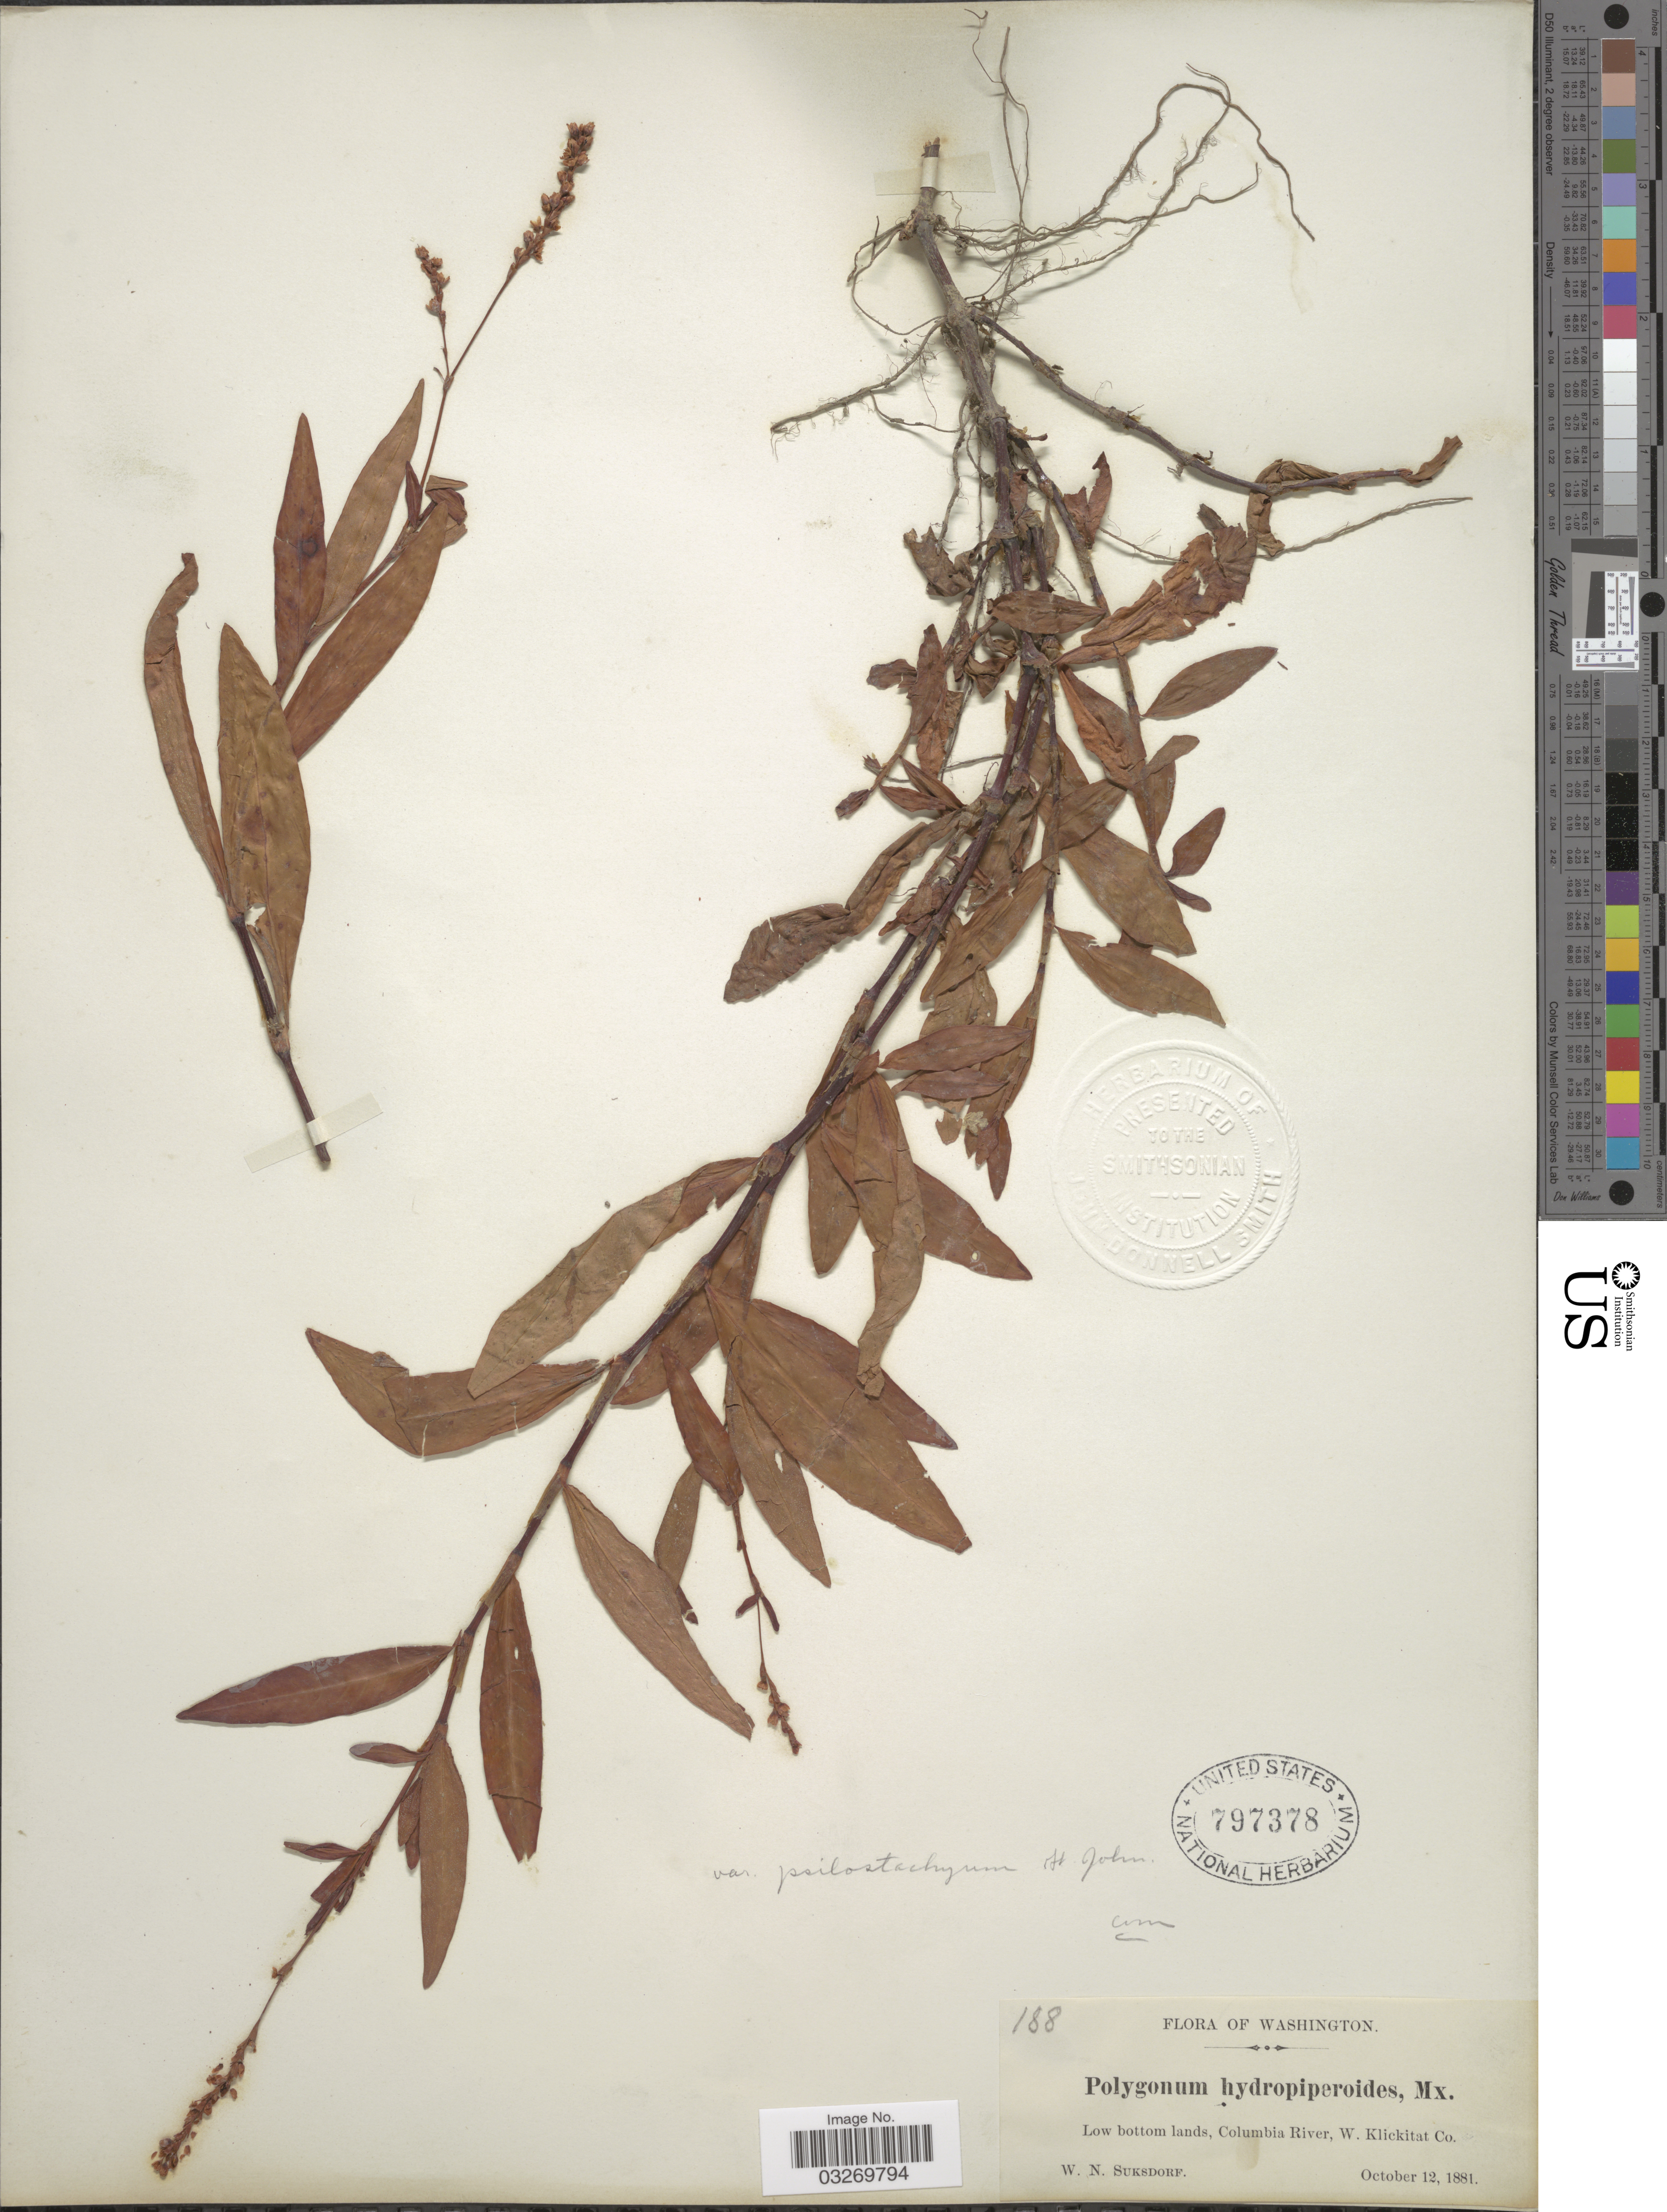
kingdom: Plantae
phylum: Tracheophyta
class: Magnoliopsida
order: Caryophyllales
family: Polygonaceae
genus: Polygonum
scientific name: Polygonum hydropiperoides var. psilostachyum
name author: H. St. John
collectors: W. N. Suksdorf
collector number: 188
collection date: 1881-10-12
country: United States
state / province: Washington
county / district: Klickitat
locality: Low bottom lands, Columbia River, W. Klickitat Co.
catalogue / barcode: US 797378